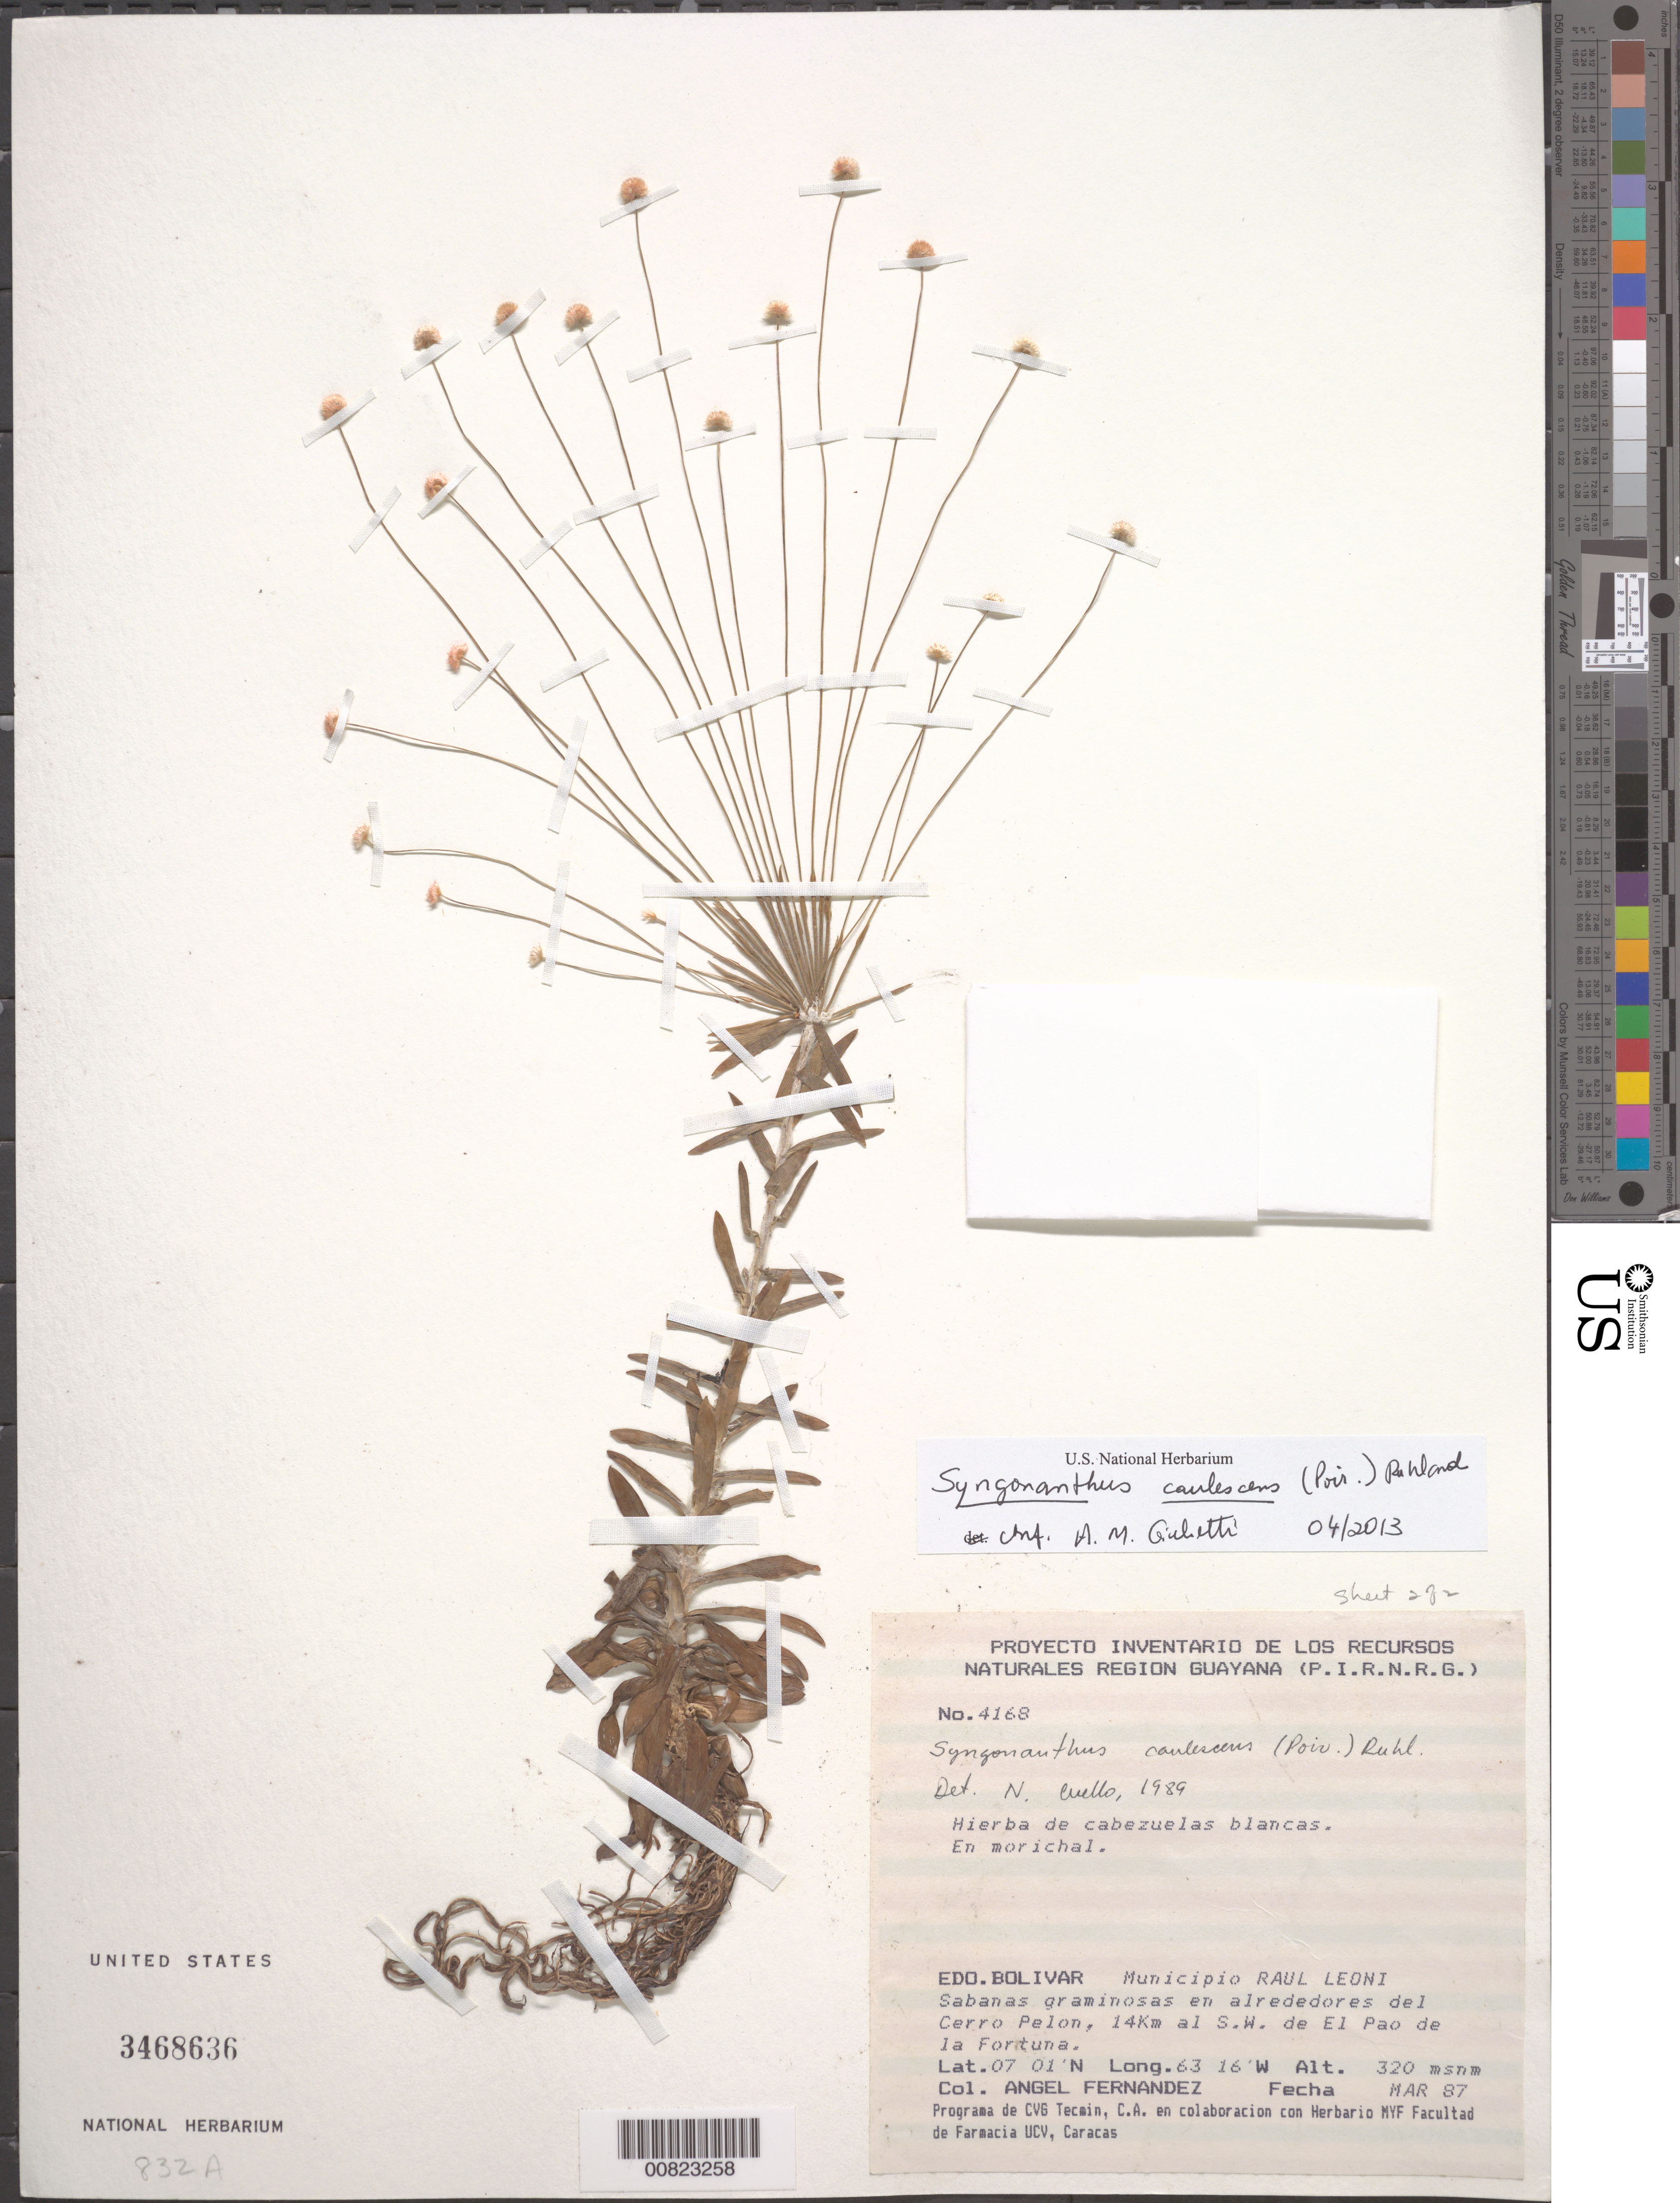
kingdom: Plantae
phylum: Tracheophyta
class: Liliopsida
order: Poales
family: Eriocaulaceae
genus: Syngonanthus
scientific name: Syngonanthus caulescens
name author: (Poir.) Ruhland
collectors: Á. Fernández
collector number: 4168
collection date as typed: Transcribed d/m/y: /3/87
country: Venezuela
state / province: Bolivar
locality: Municipio Raul Leoni Sabanas graminosas en alrededores del Cerro Pelon, 14Km al S.W. de El Pao de la Fortuna.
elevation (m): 320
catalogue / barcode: US 3468636